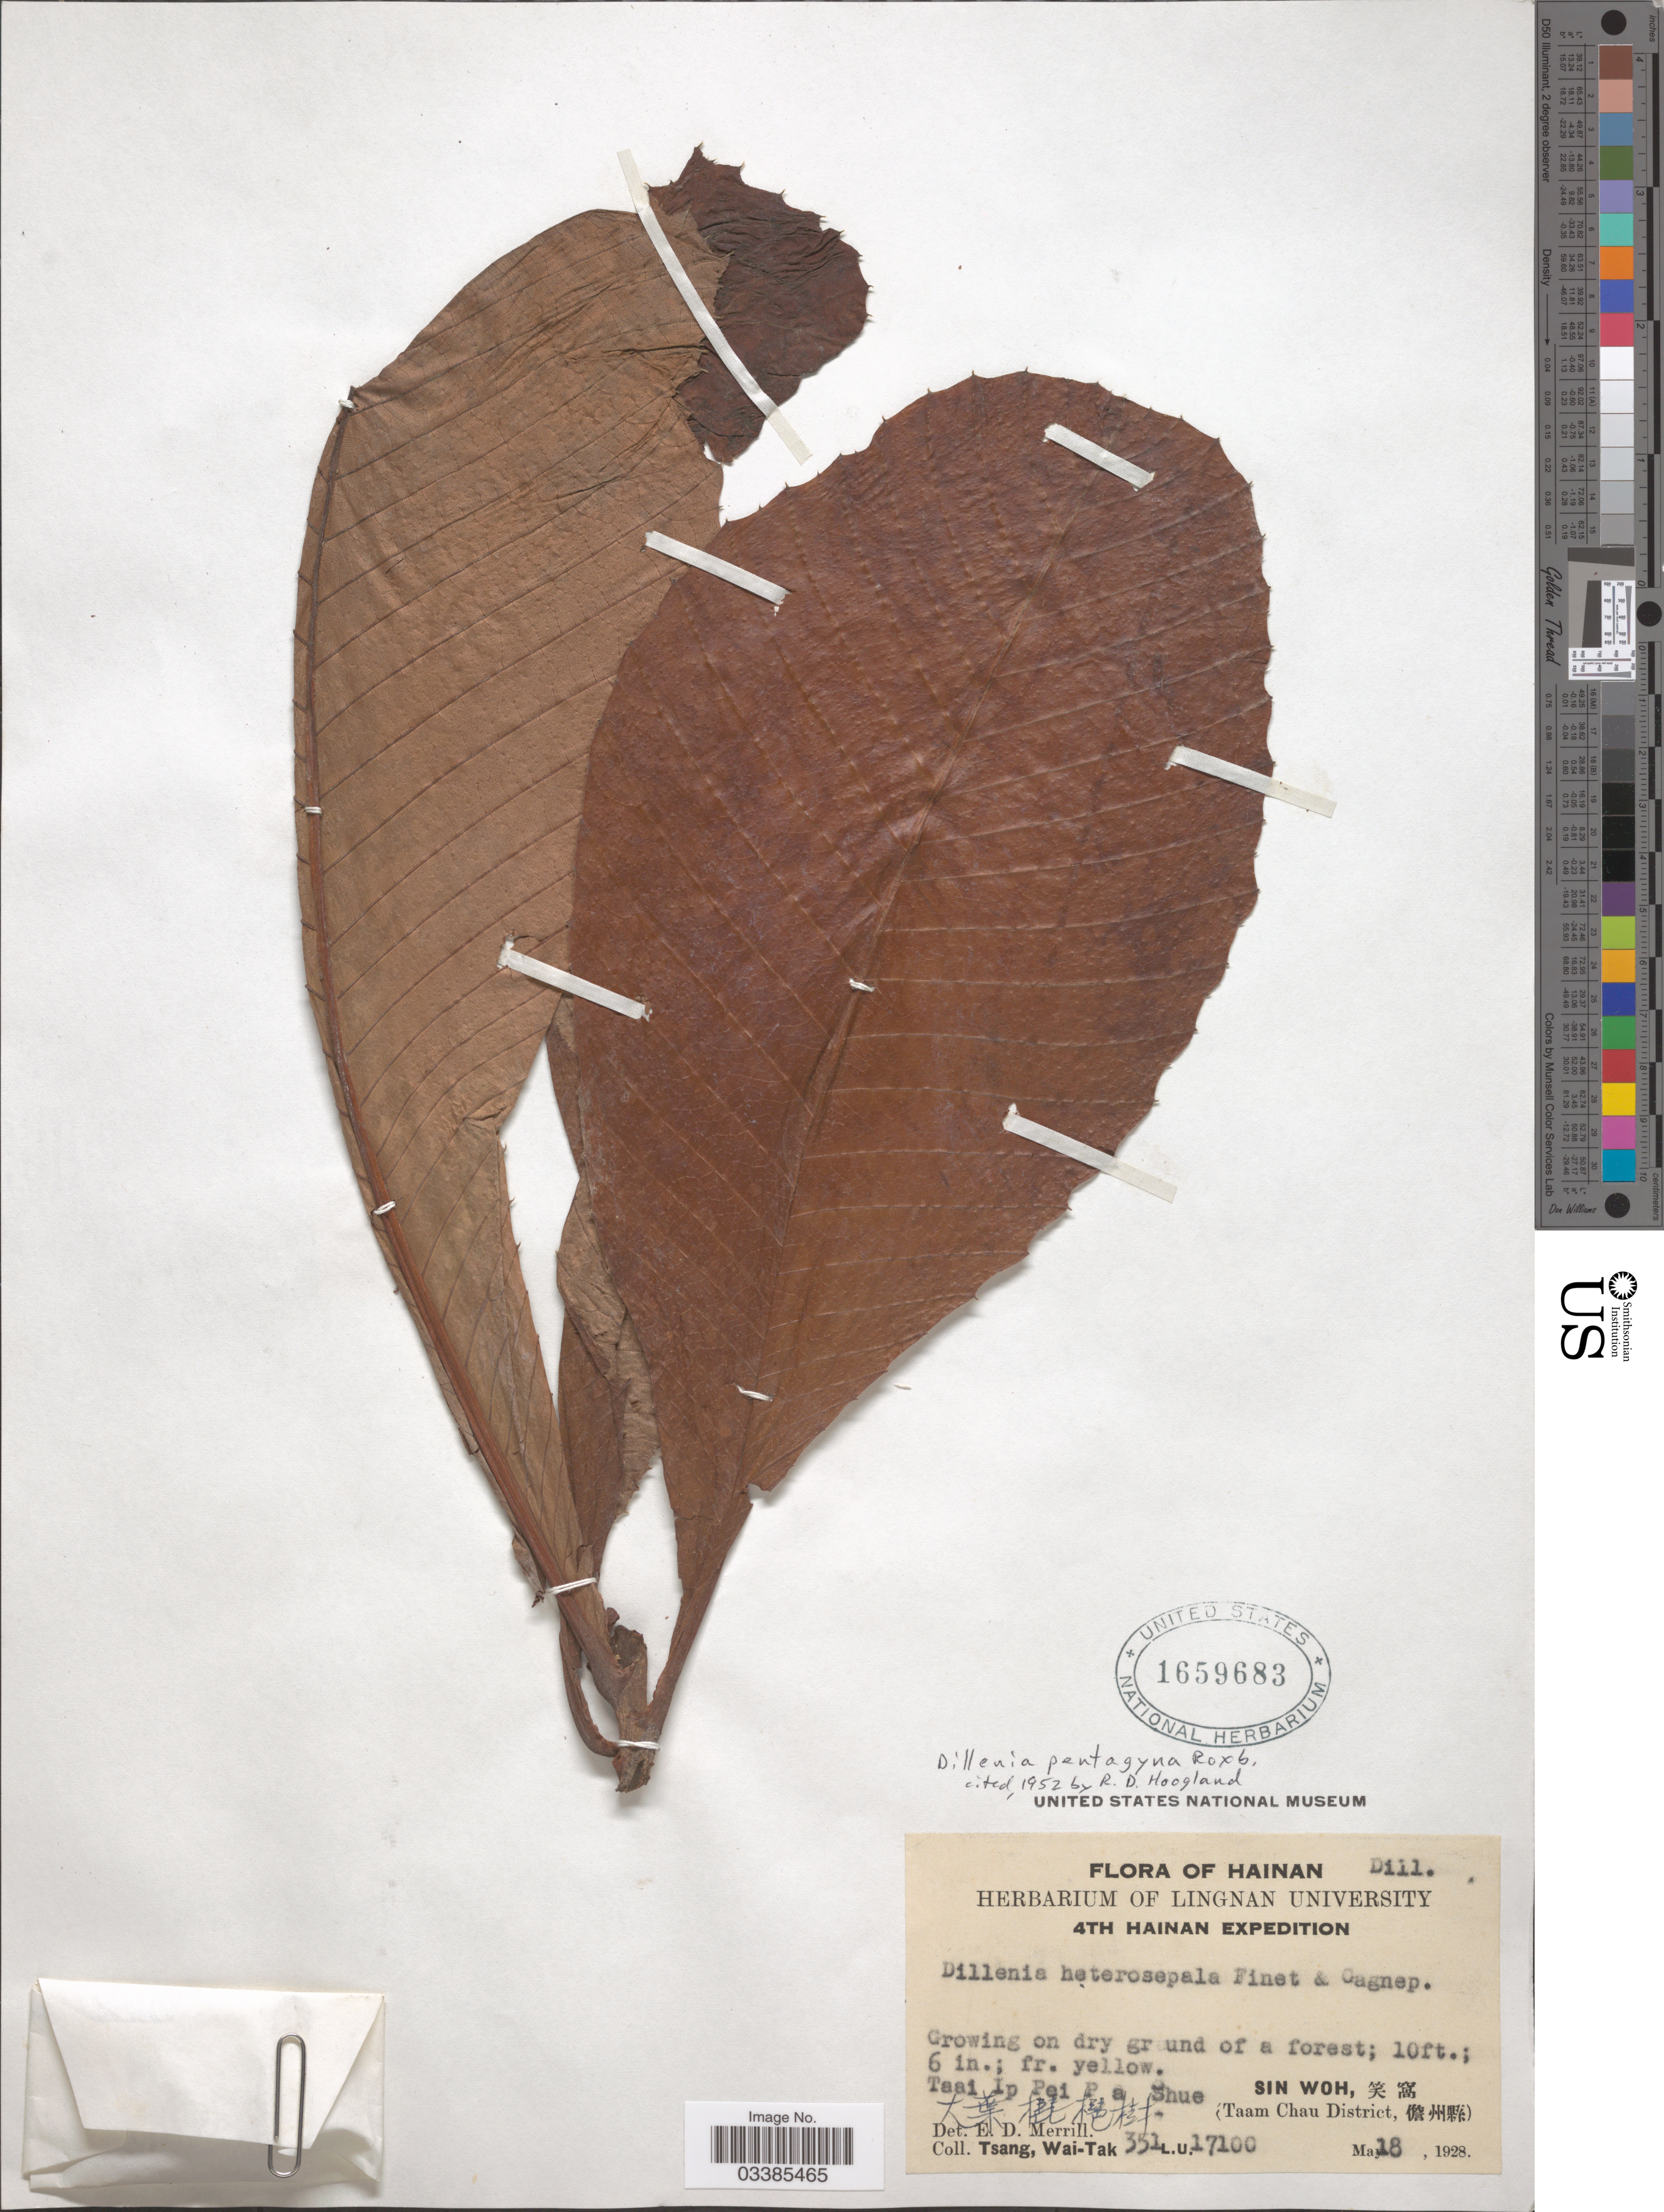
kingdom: Plantae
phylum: Tracheophyta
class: Magnoliopsida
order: Dilleniales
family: Dilleniaceae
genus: Dillenia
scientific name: Dillenia pentagyna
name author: Roxb.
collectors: W. T. Tsang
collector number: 351L.U.17100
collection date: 1928-05-18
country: China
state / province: Hainan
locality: Taai Ip Pei P a Shue, Sin Woh, X. (Taam Chau District, X).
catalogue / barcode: US 1659683